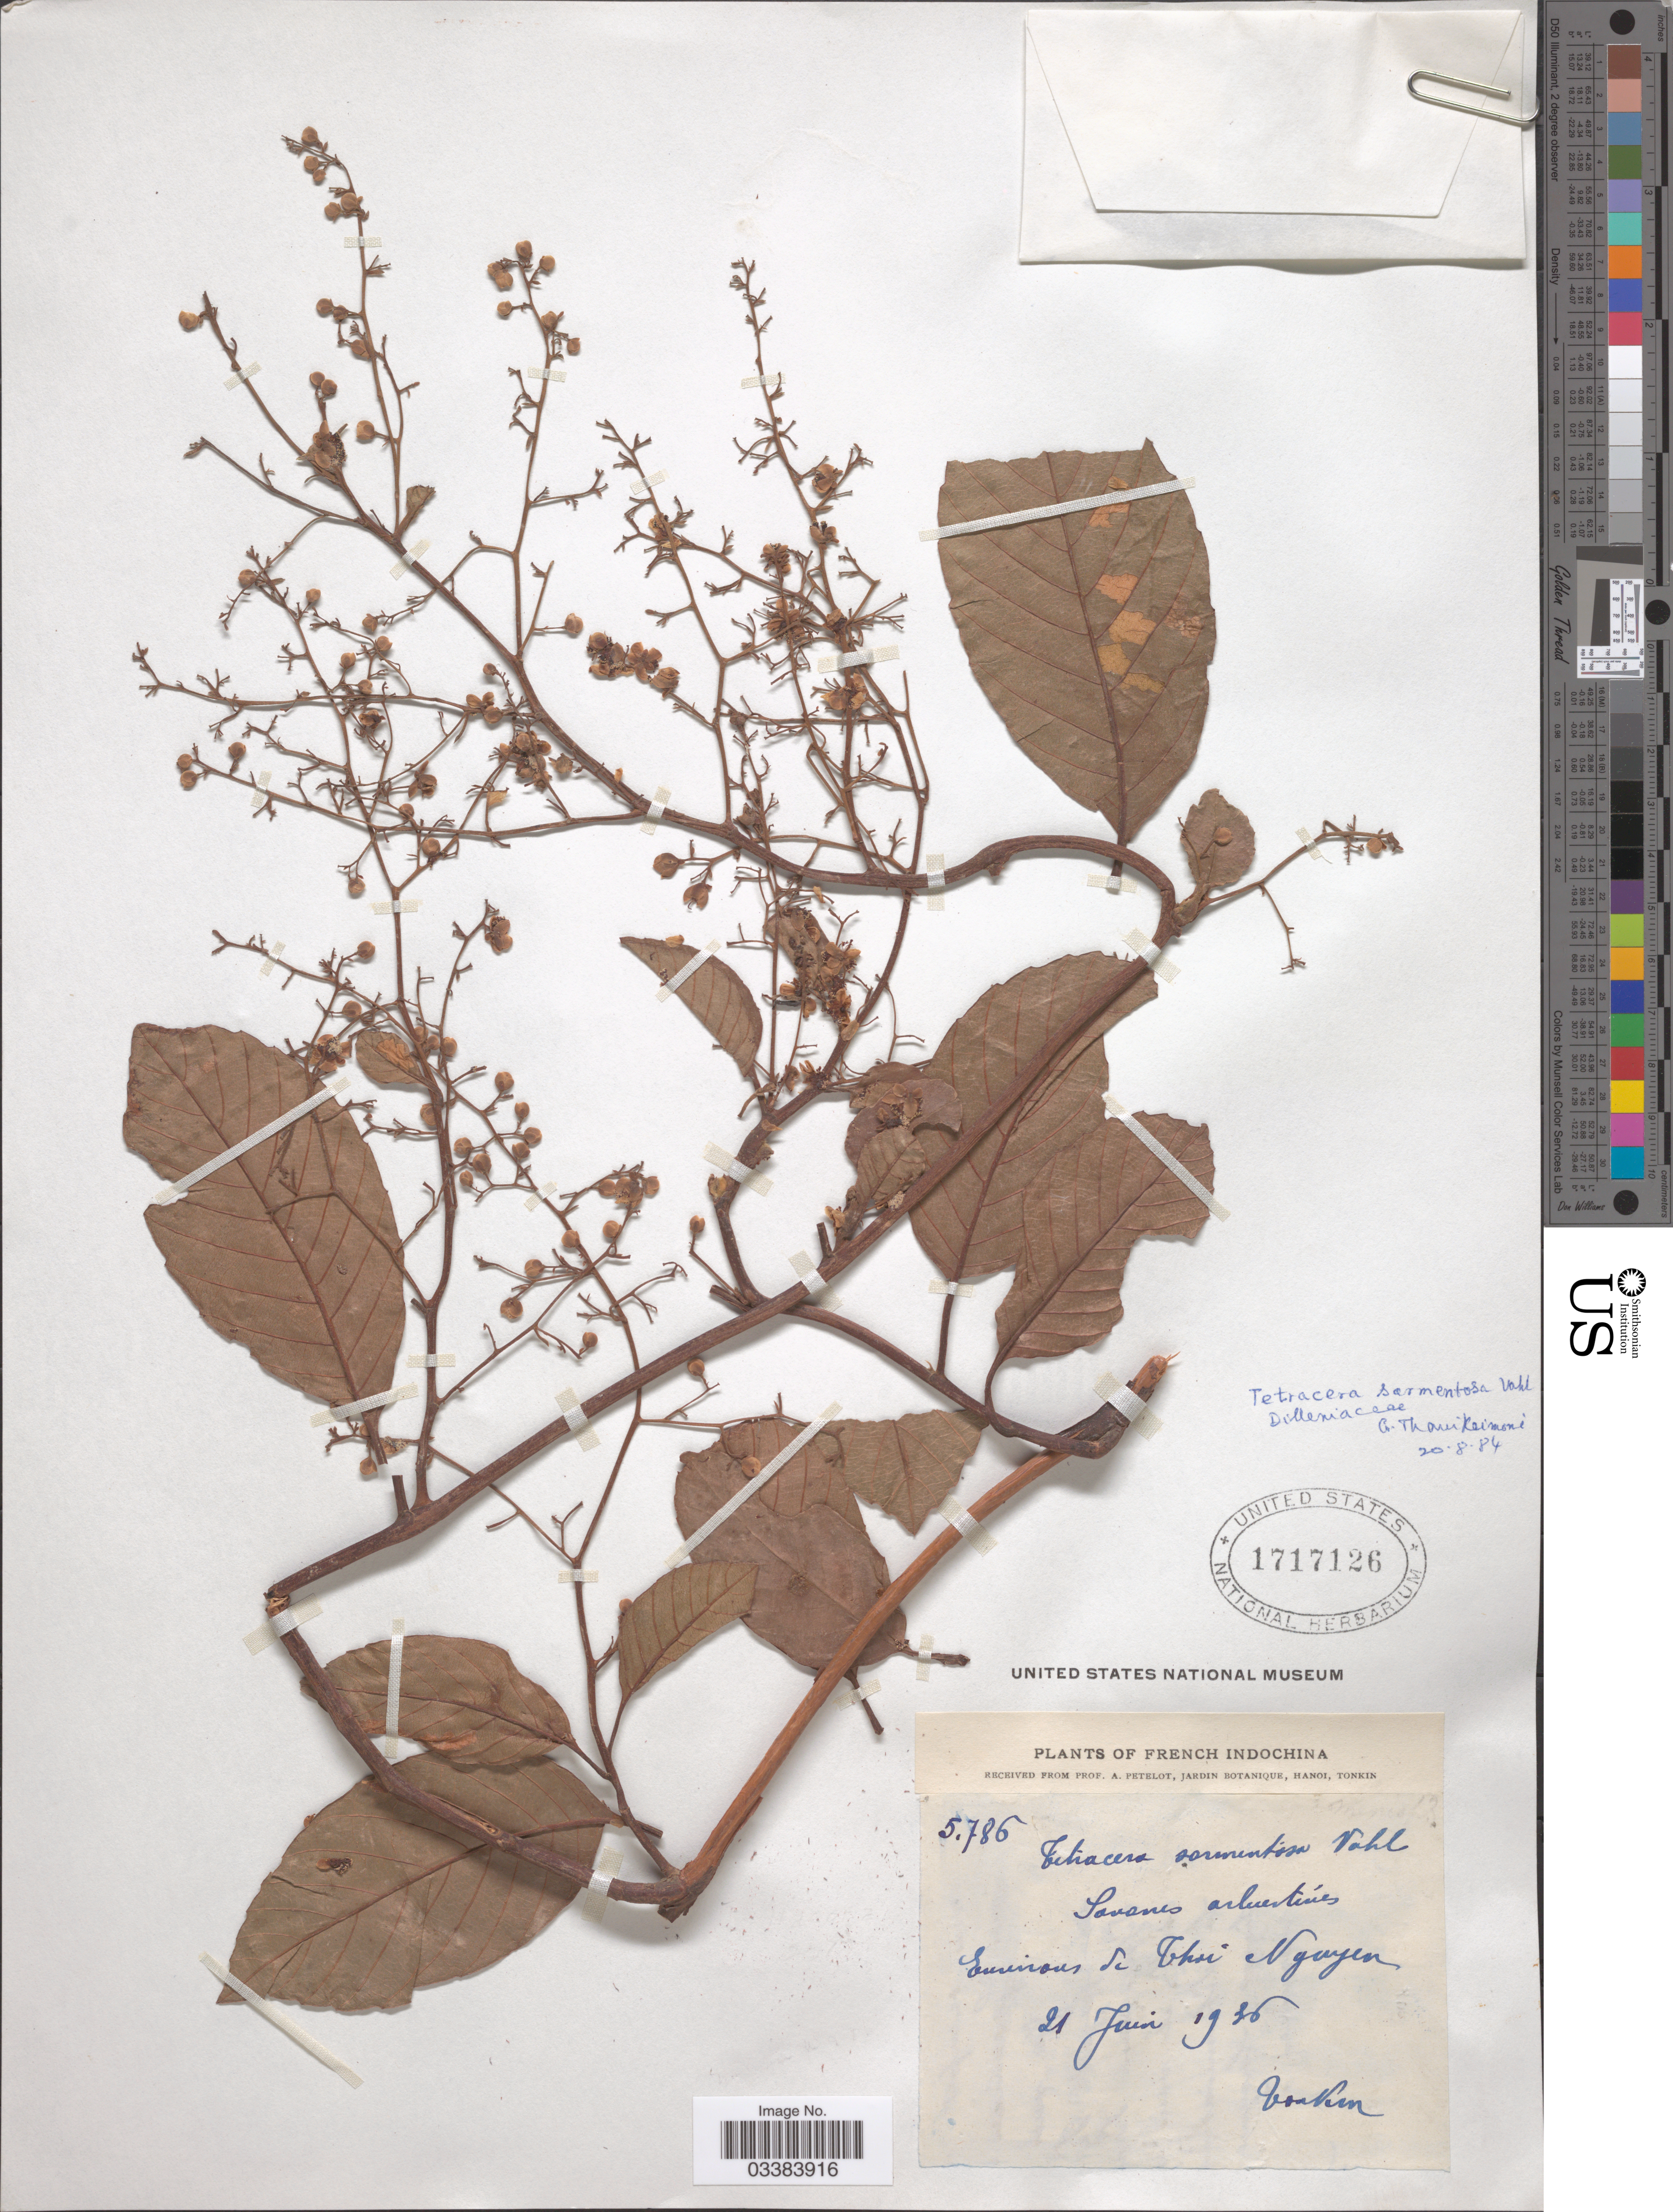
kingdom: Plantae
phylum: Tracheophyta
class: Magnoliopsida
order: Dilleniales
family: Dilleniaceae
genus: Tetracera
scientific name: Tetracera sarmentosa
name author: (L.) Vahl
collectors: P. A. Pételot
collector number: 5786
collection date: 1936-06-21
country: Vietnam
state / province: Thai Nguyen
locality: French Indochina. Environs de Thai Nguyen.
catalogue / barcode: US 1717126